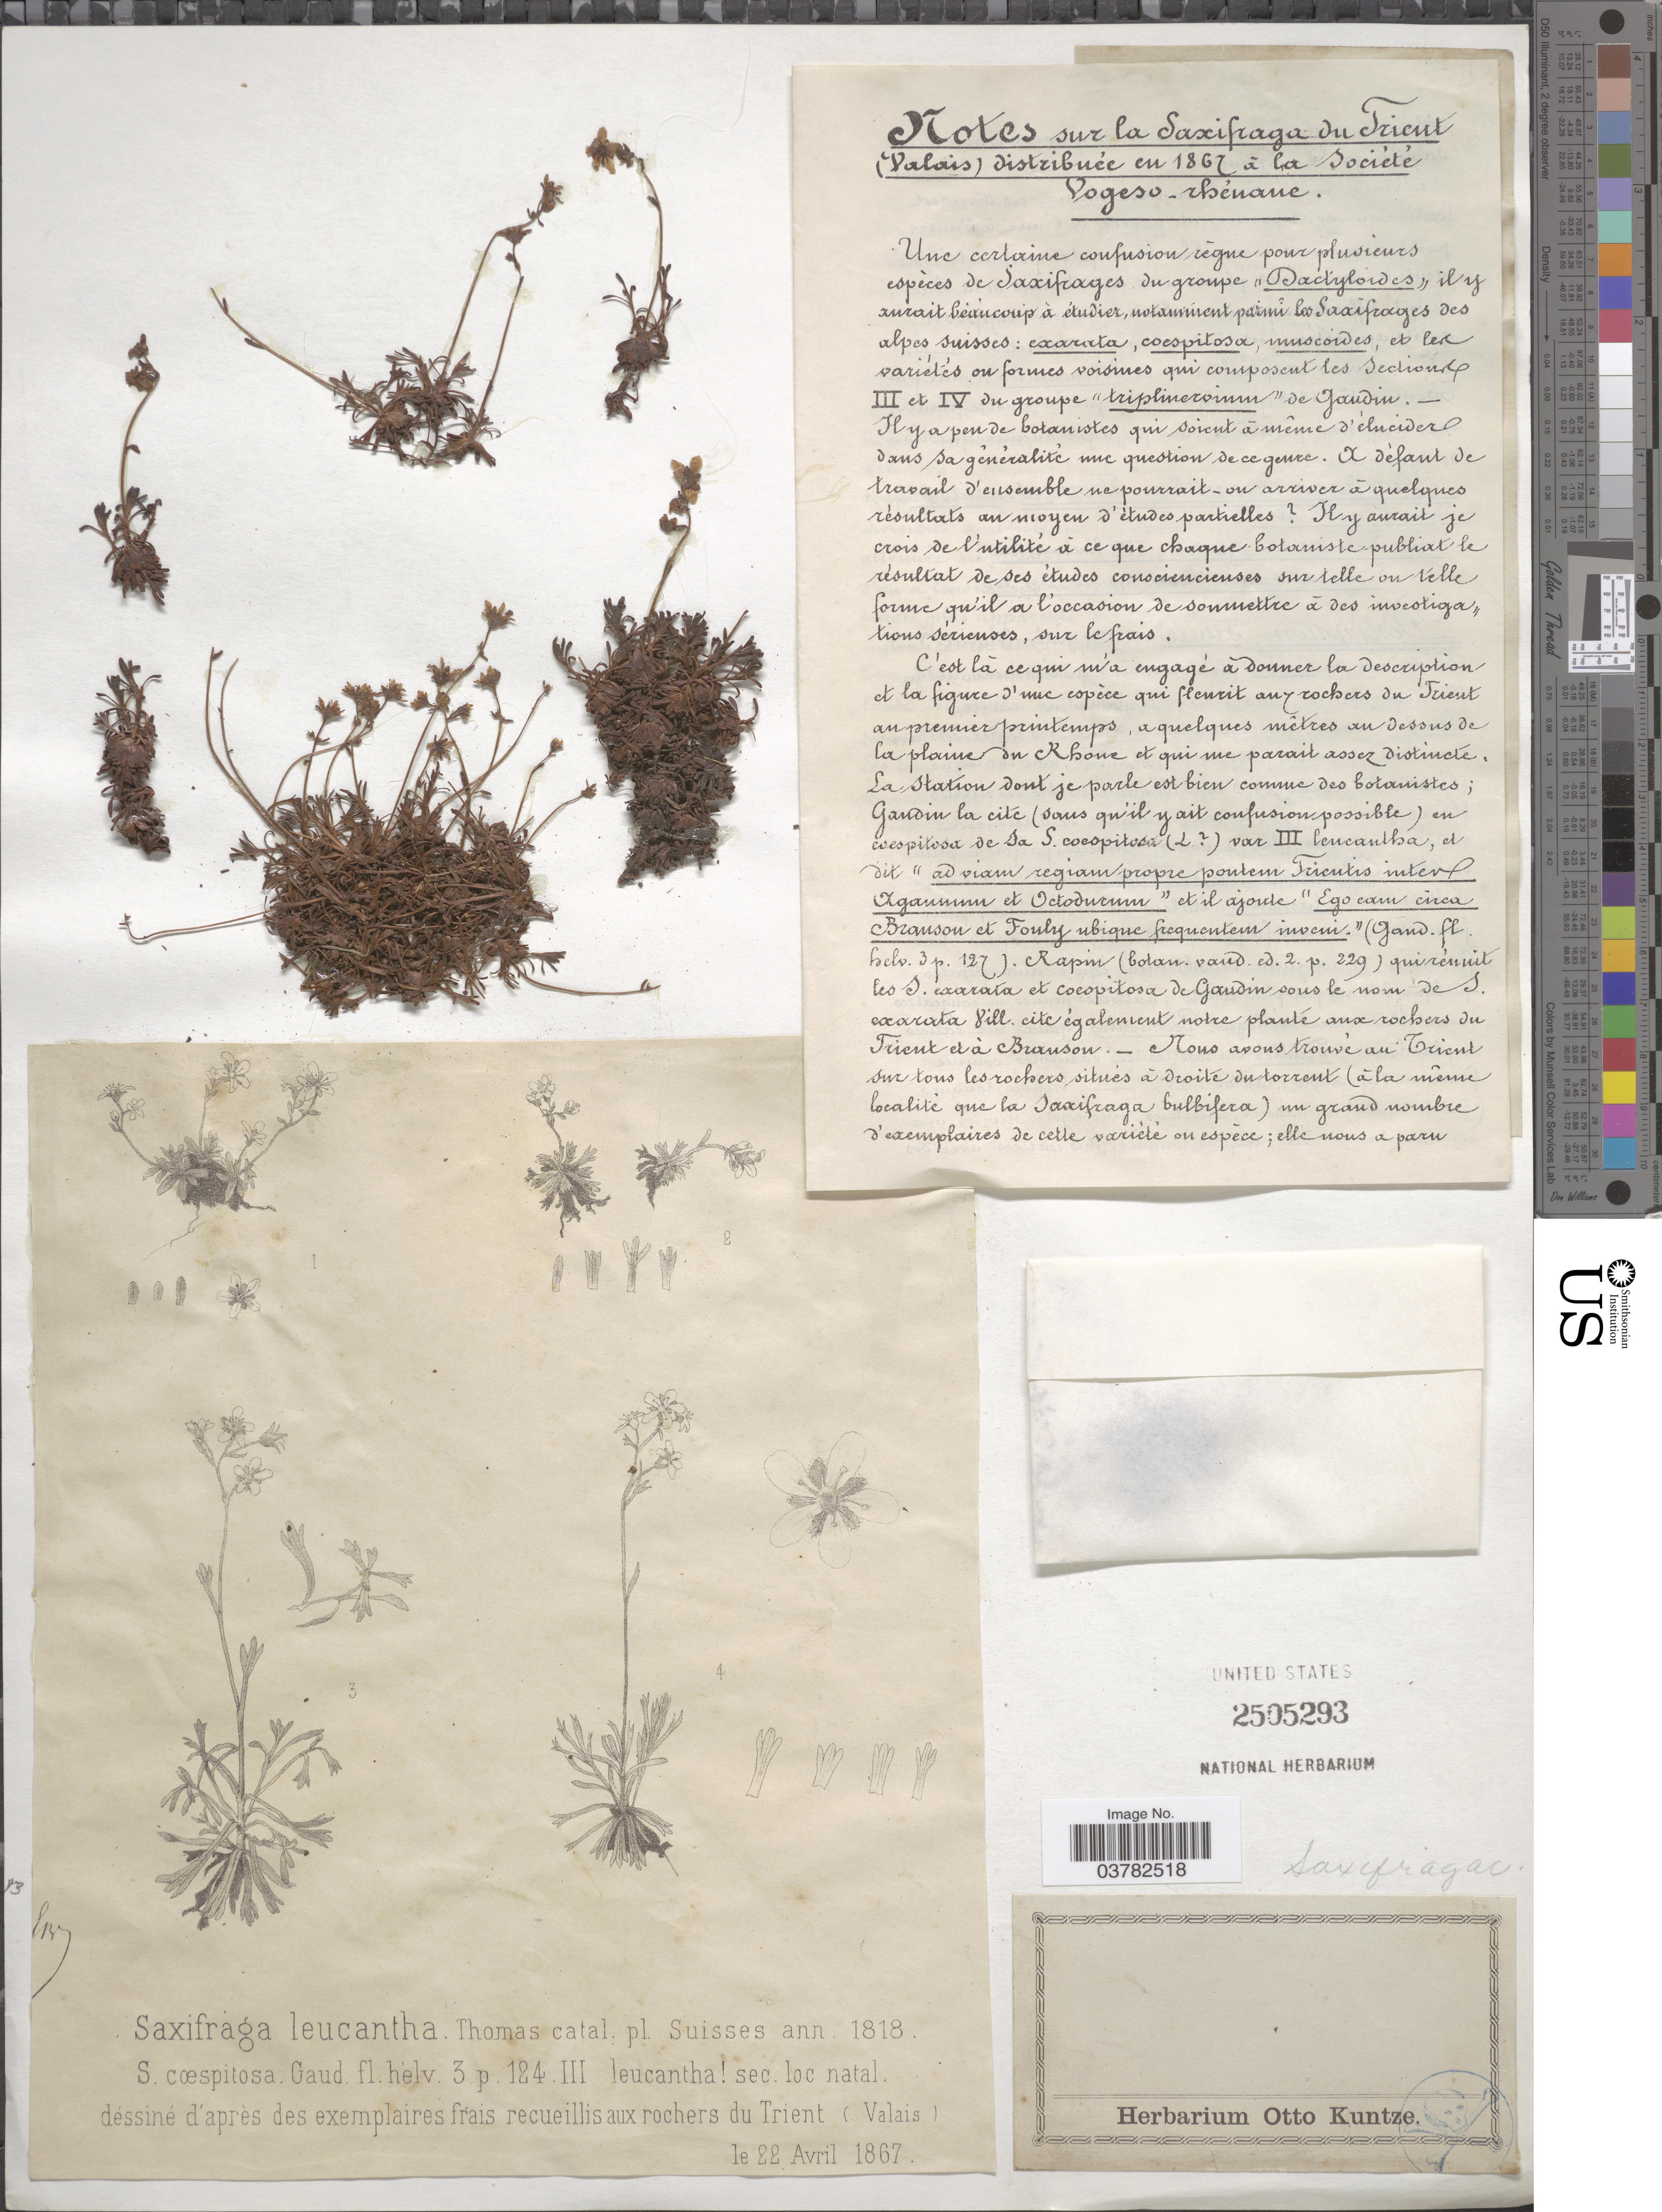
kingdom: Plantae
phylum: Tracheophyta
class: Magnoliopsida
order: Saxifragales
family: Saxifragaceae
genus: Saxifraga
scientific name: Saxifraga leucantha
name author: ex Sternb.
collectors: ex herb. Otto Kuntze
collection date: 1867-04-22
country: Switzerland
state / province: Valais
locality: Déssiné d'après des exemplaires frais recueillis aux rochers du Trient. [unsure placement]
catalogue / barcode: US 2505293